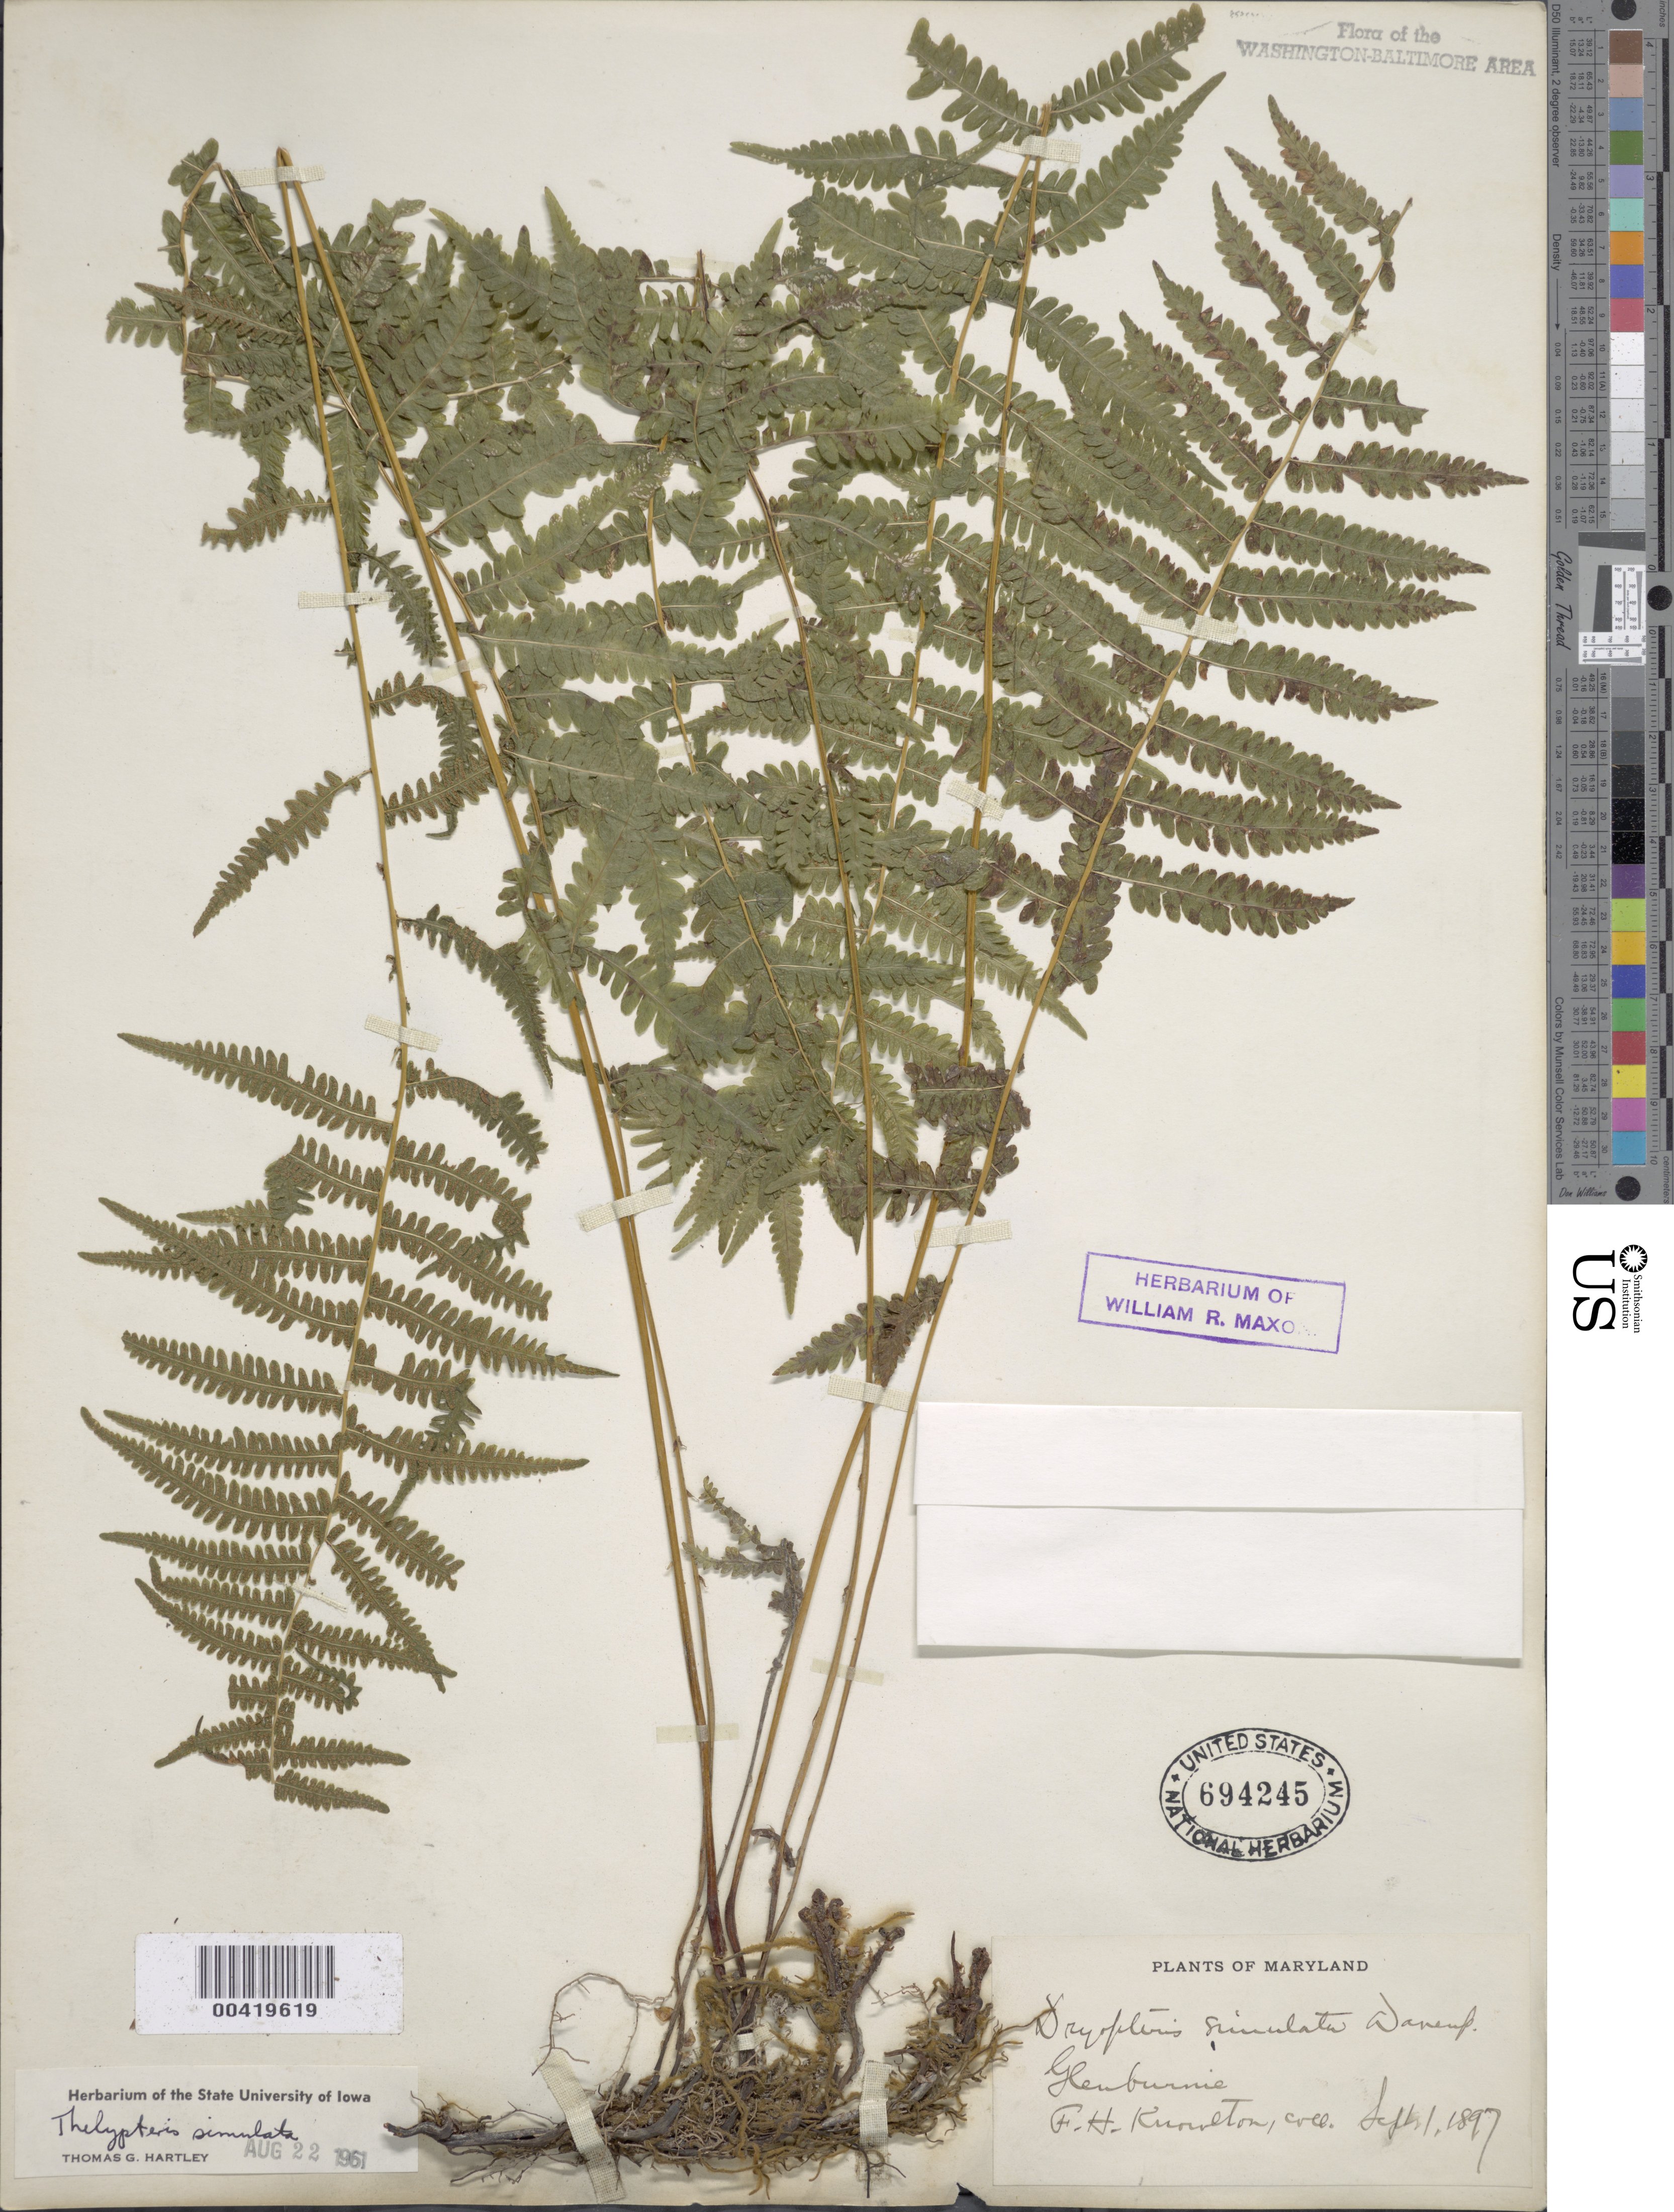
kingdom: Plantae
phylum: Tracheophyta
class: Polypodiopsida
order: Polypodiales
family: Thelypteridaceae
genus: Parathelypteris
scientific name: Parathelypteris simulata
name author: (Davenp.) Holttum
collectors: F. H. Knowlton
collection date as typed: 01 Sep 1897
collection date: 1897-09-01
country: United States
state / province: Maryland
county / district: Anne Arundel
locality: Glen Burnie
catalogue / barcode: US 694245